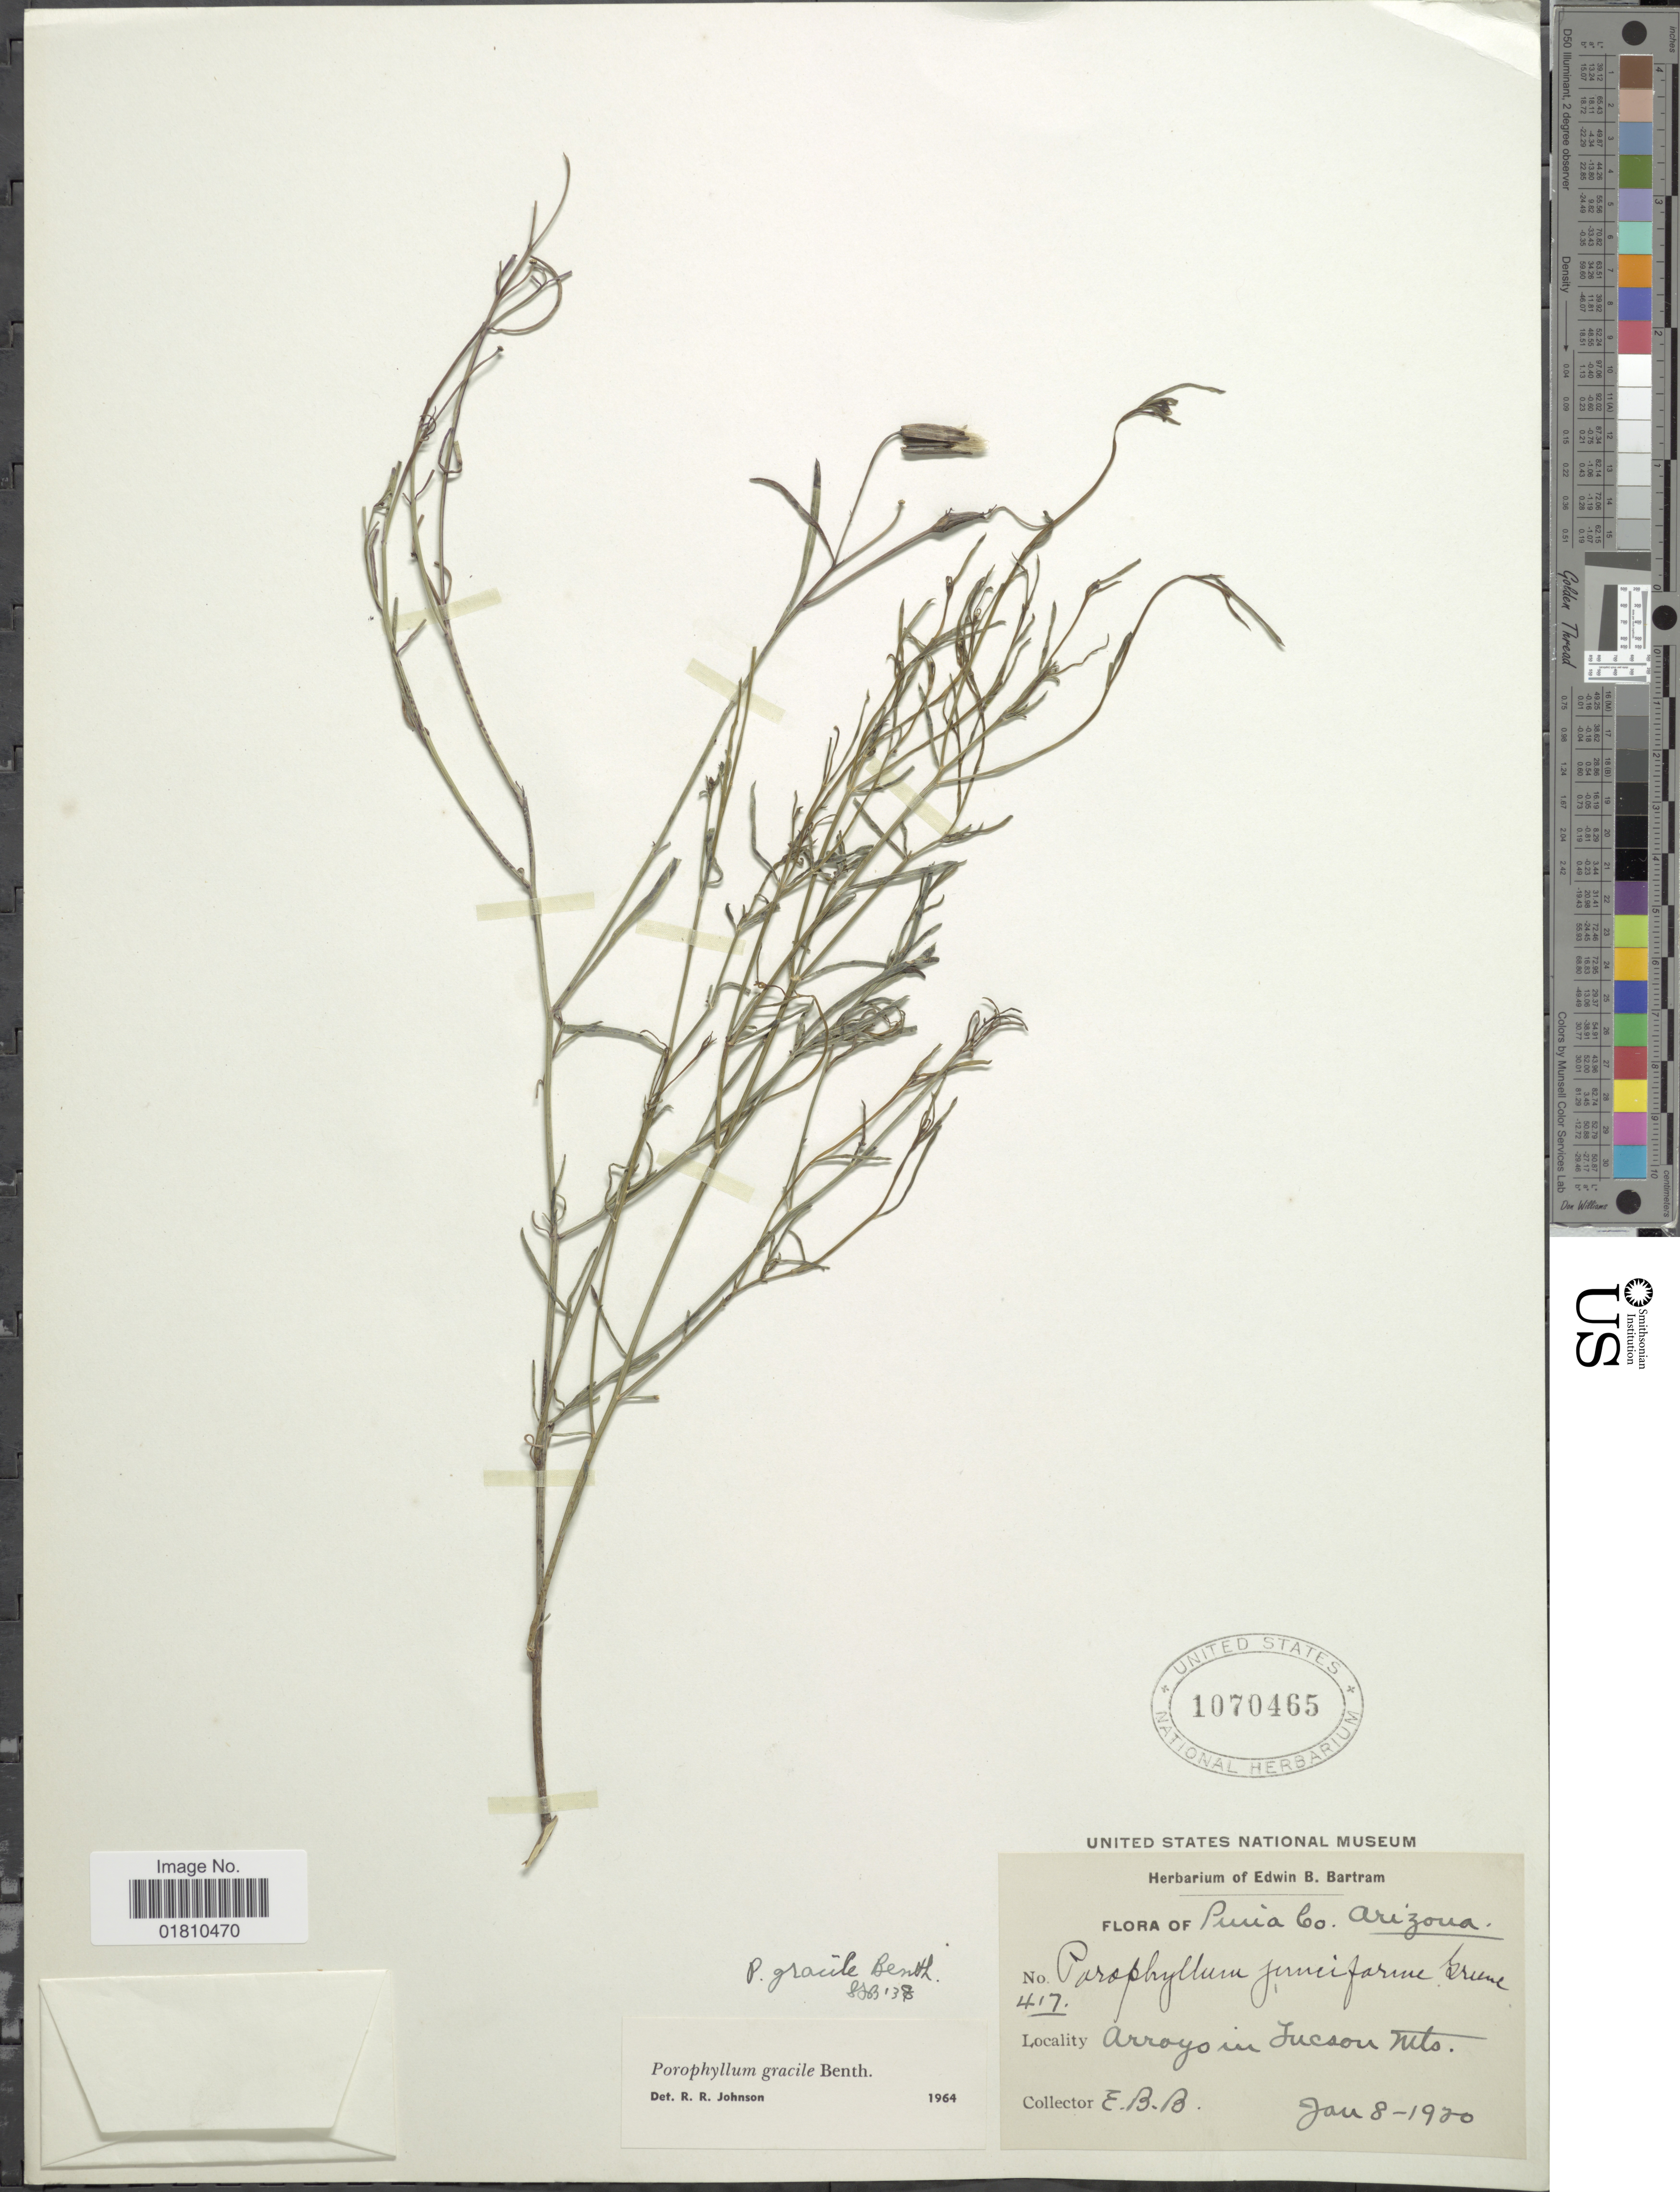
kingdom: Plantae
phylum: Tracheophyta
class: Magnoliopsida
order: Asterales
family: Asteraceae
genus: Porophyllum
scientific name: Porophyllum gracile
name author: Benth.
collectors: E. B. Bartram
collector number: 417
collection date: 1920-01-08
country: United States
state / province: Arizona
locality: Pima Co., Arroyo in Tucson Mts.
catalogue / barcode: US 1070465